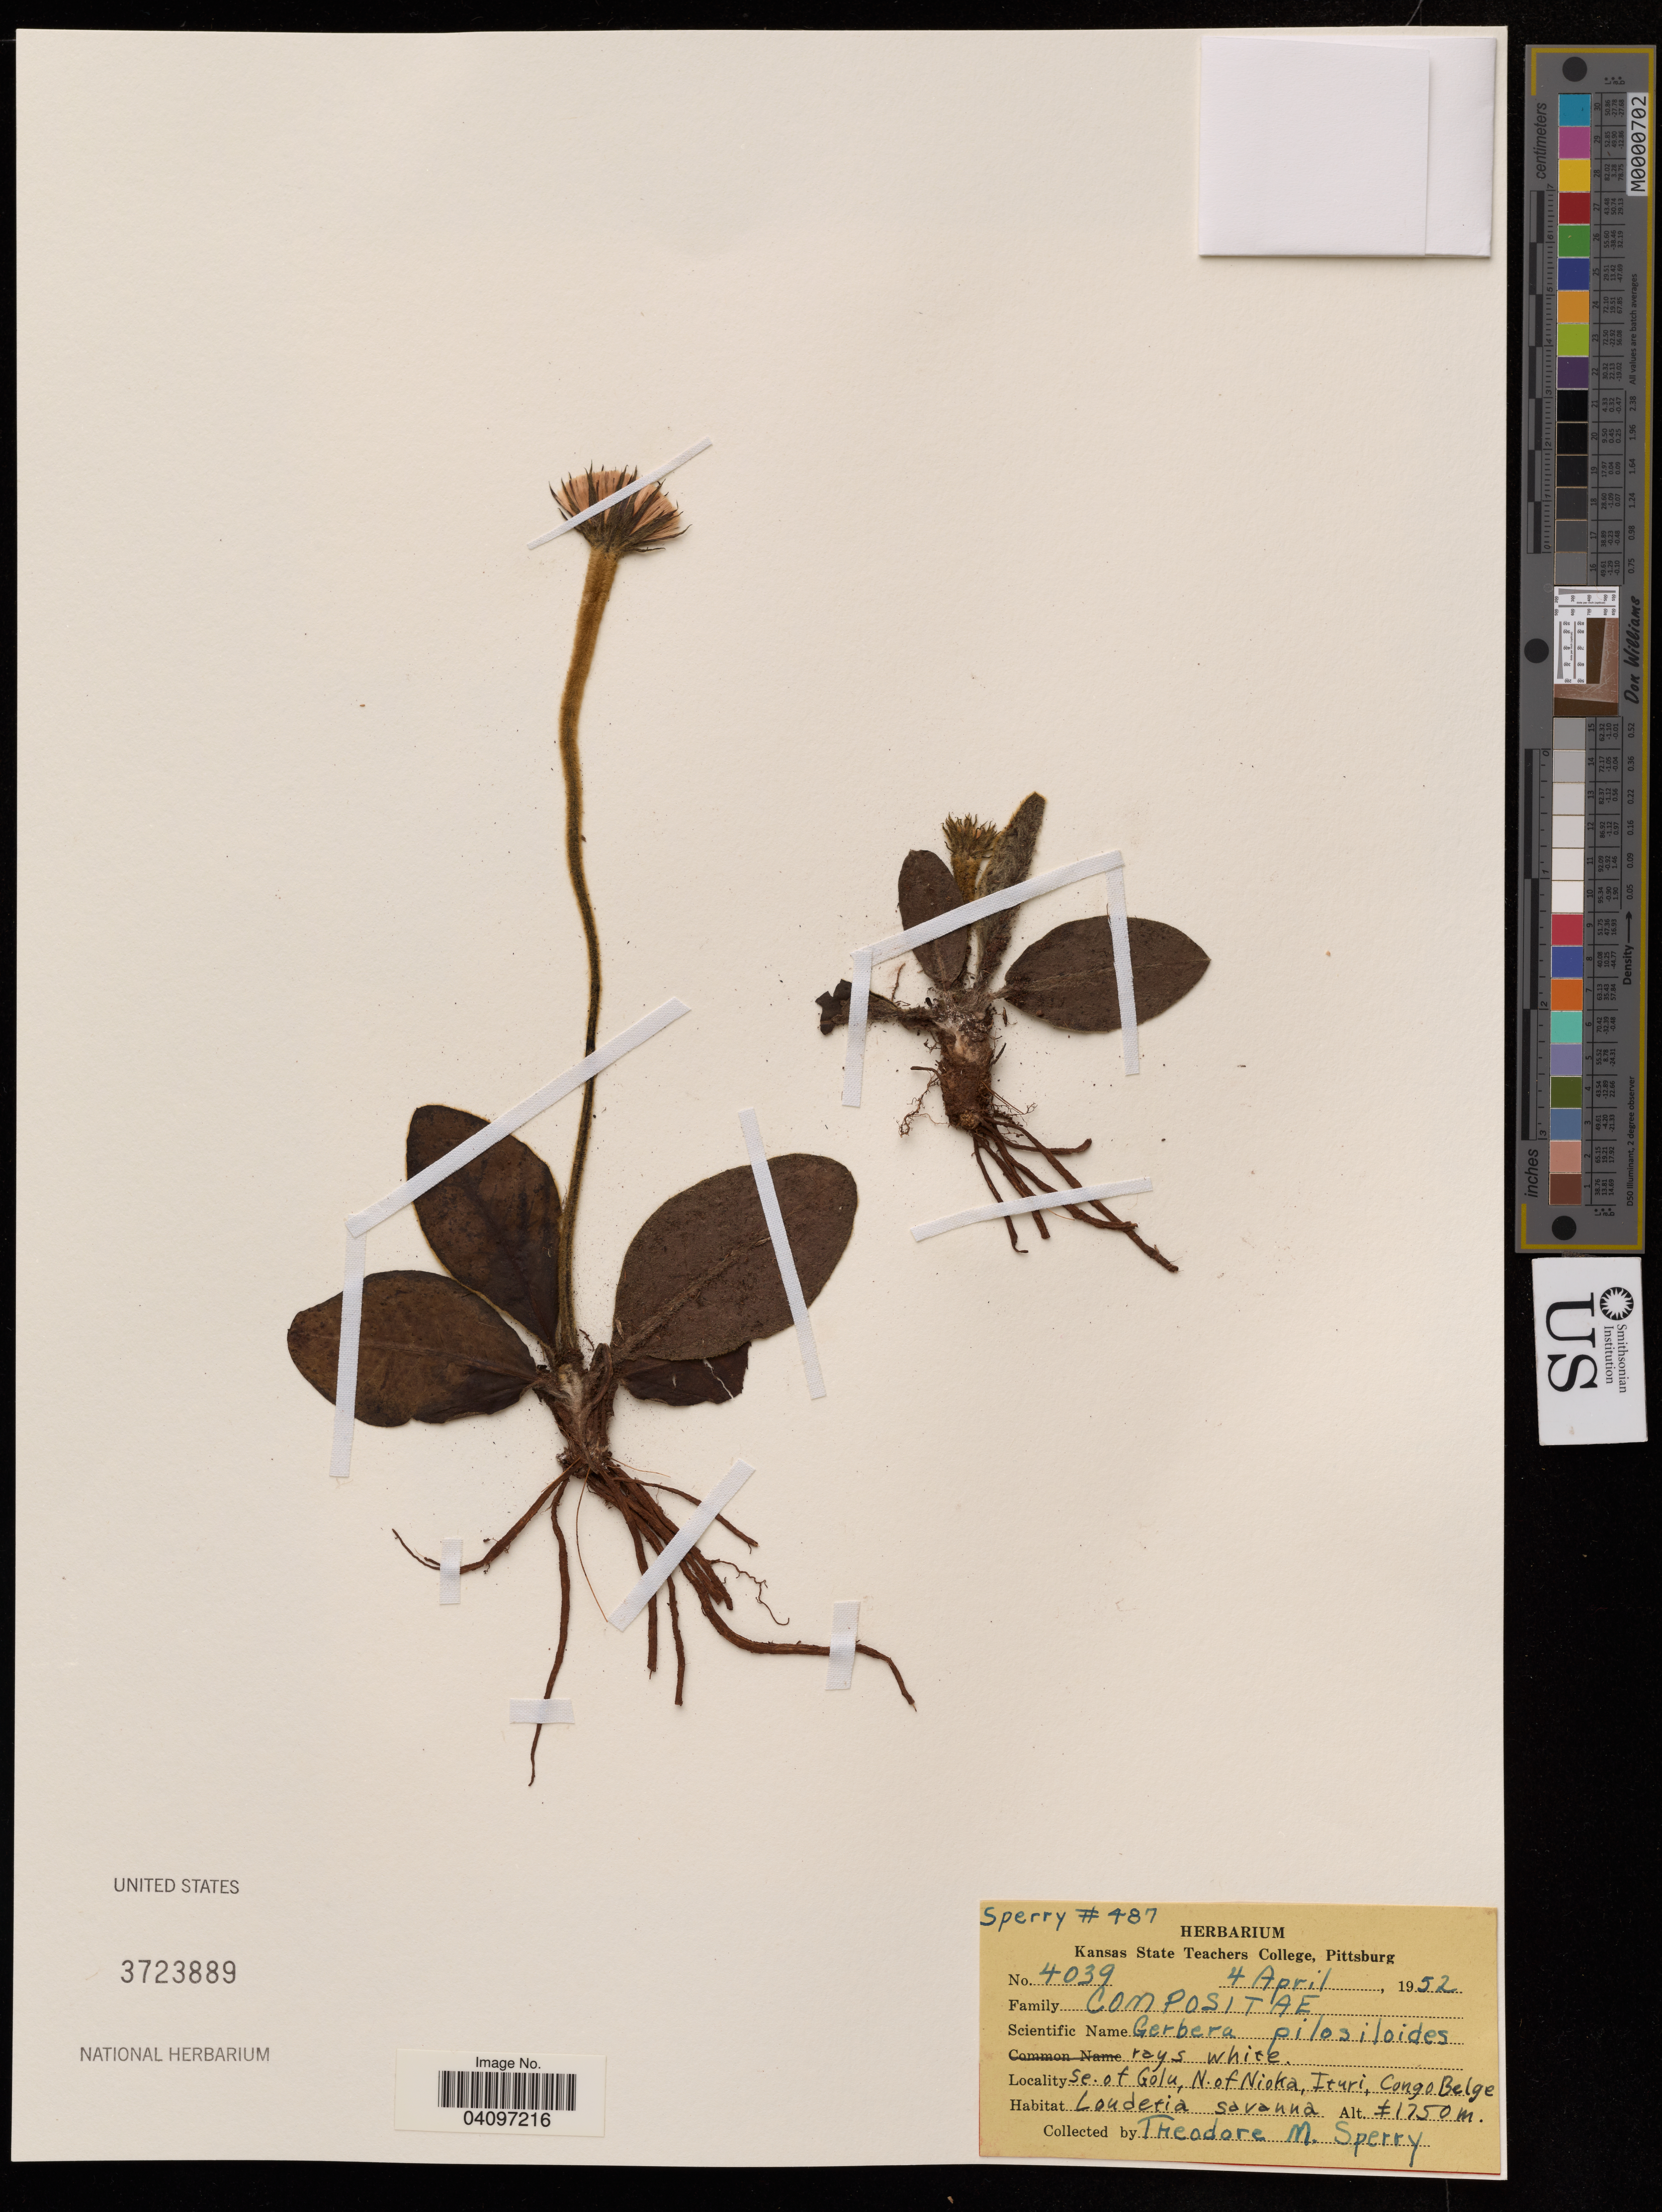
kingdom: Plantae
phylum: Tracheophyta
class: Magnoliopsida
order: Asterales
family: Asteraceae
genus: Gerbera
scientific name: Gerbera piloselloides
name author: (L.) Cass.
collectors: T. Sperry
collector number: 4039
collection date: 1952-04-04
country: Congo, Democratic Republic of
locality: Se. of Golu, N. of Nioka, Ituri.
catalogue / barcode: US 3723889